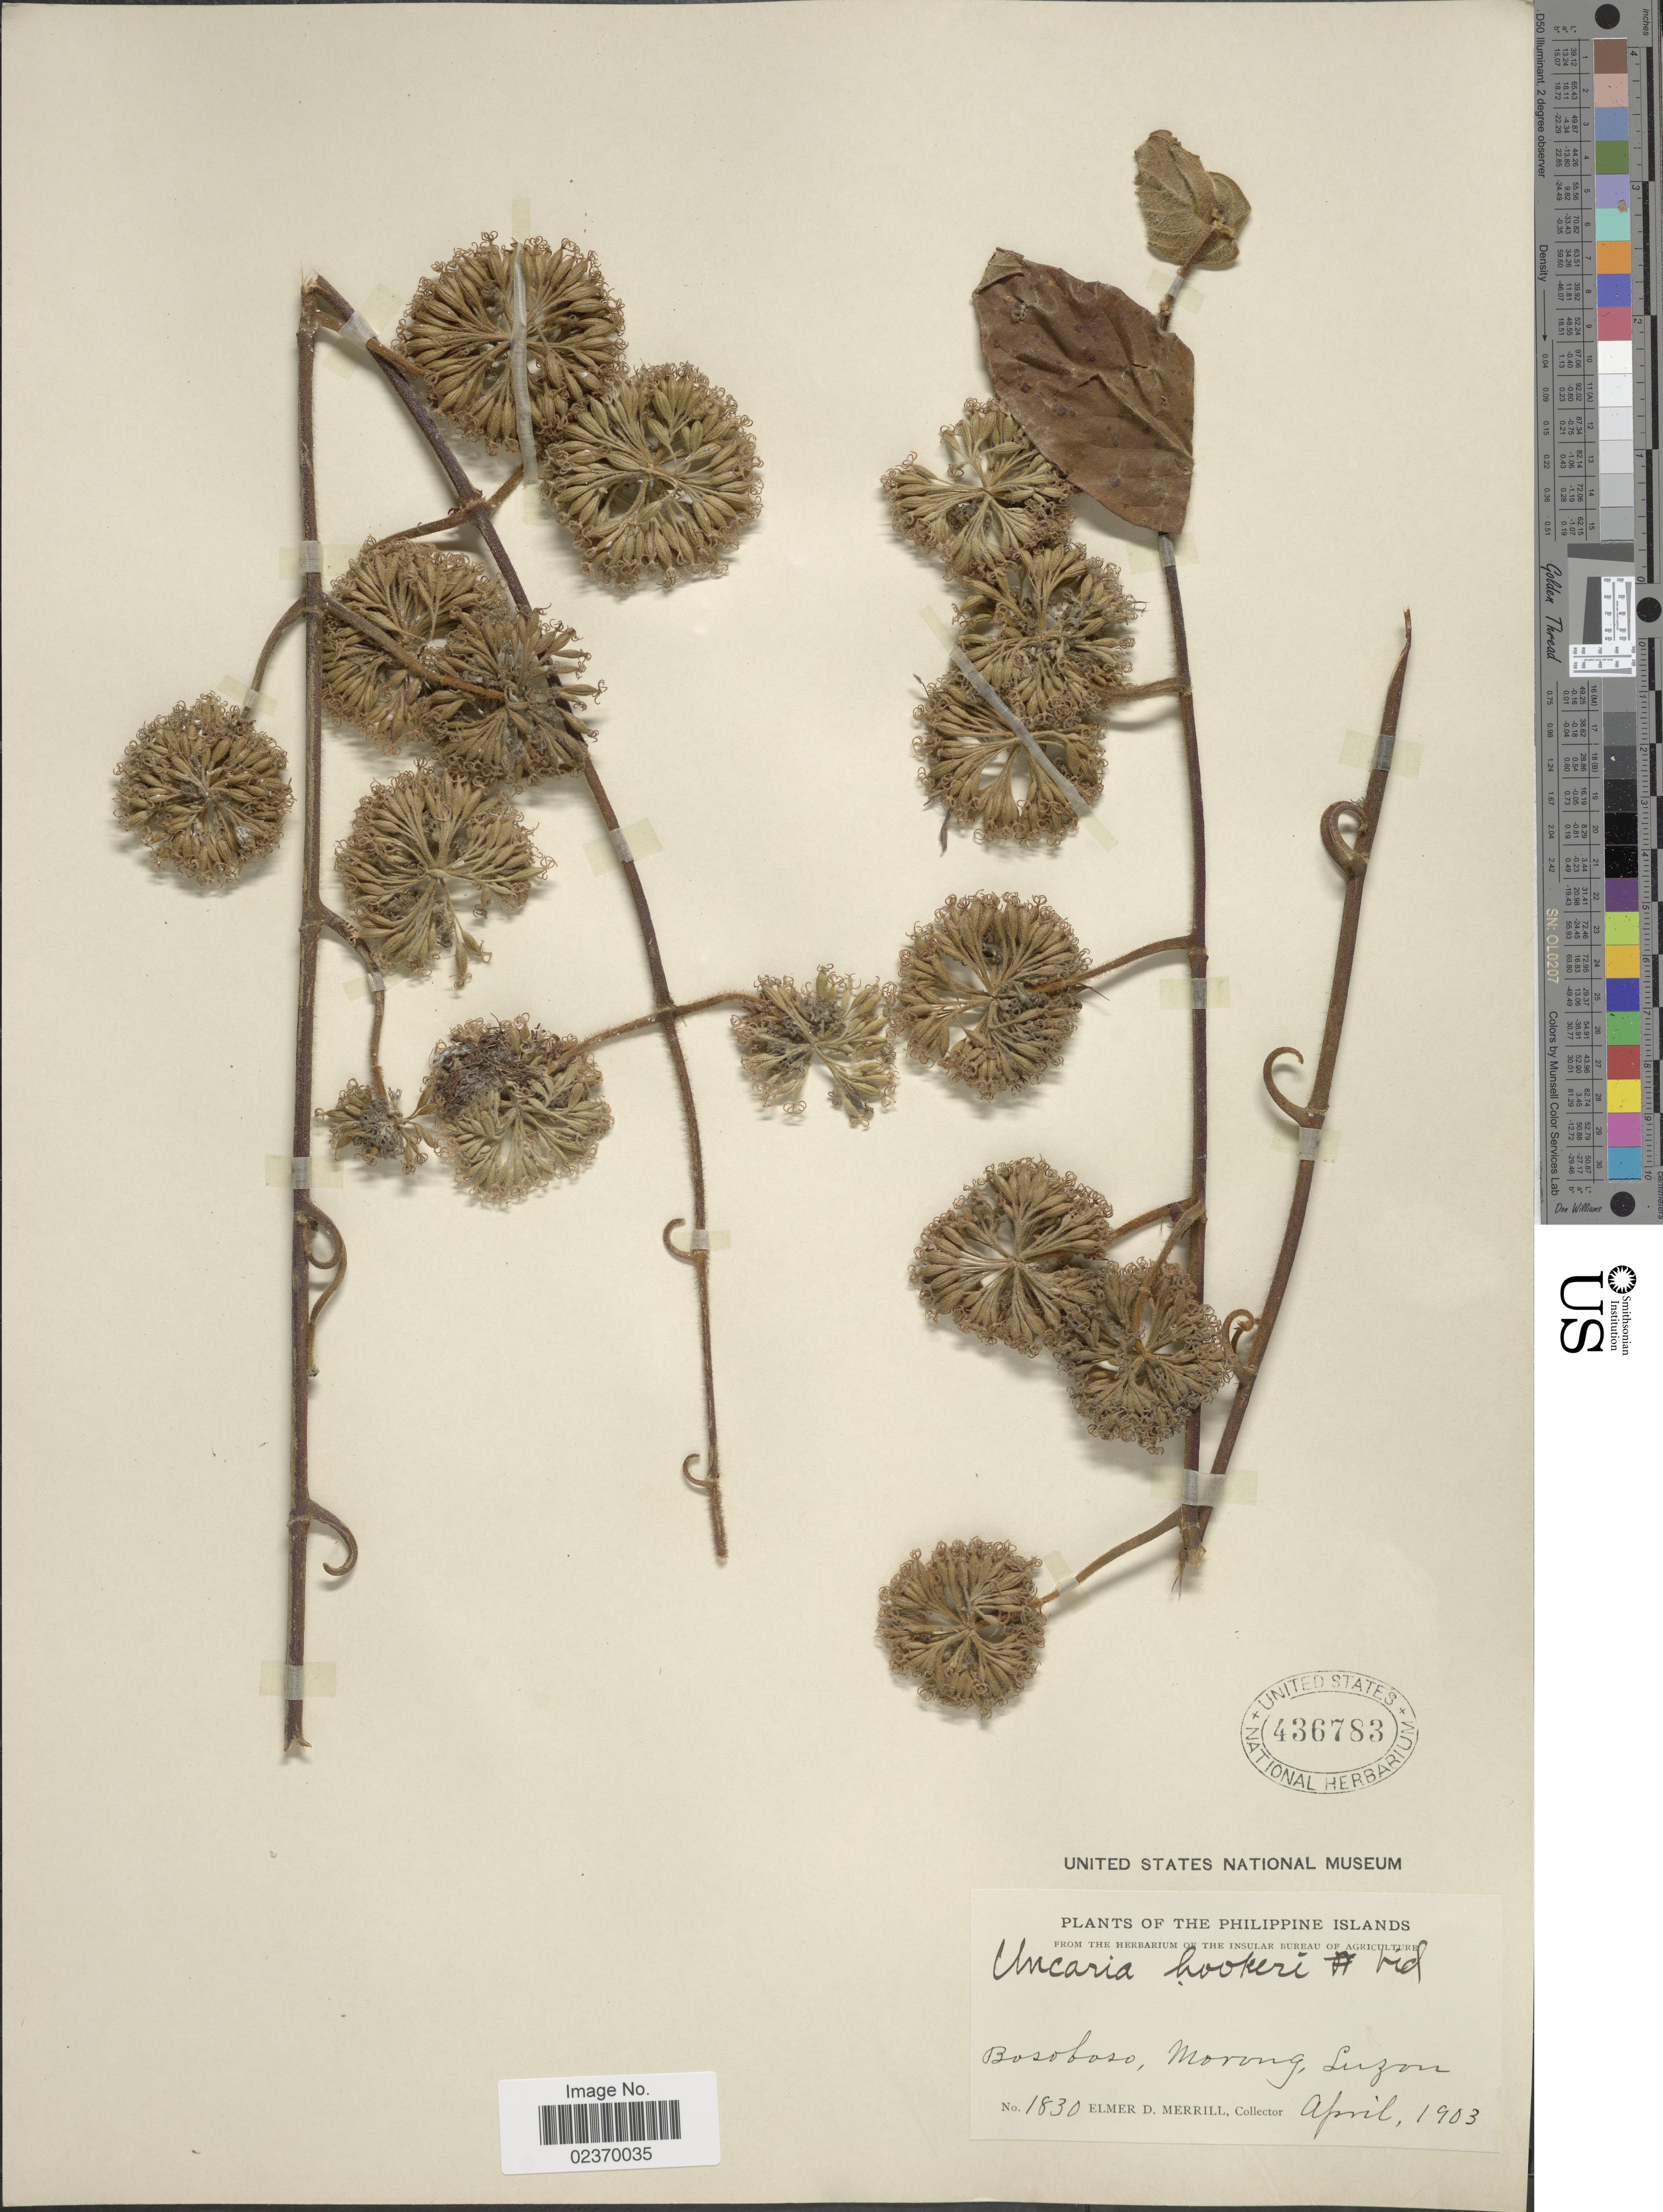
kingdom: Plantae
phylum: Tracheophyta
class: Magnoliopsida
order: Gentianales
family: Rubiaceae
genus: Uncaria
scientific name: Uncaria perrottetii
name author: (A. Rich.) Merr.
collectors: E. D. Merrill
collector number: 1830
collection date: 1903-04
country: Philippines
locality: The Philippine Islands, Bosoboso, Morong, Luzon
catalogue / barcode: US 436783